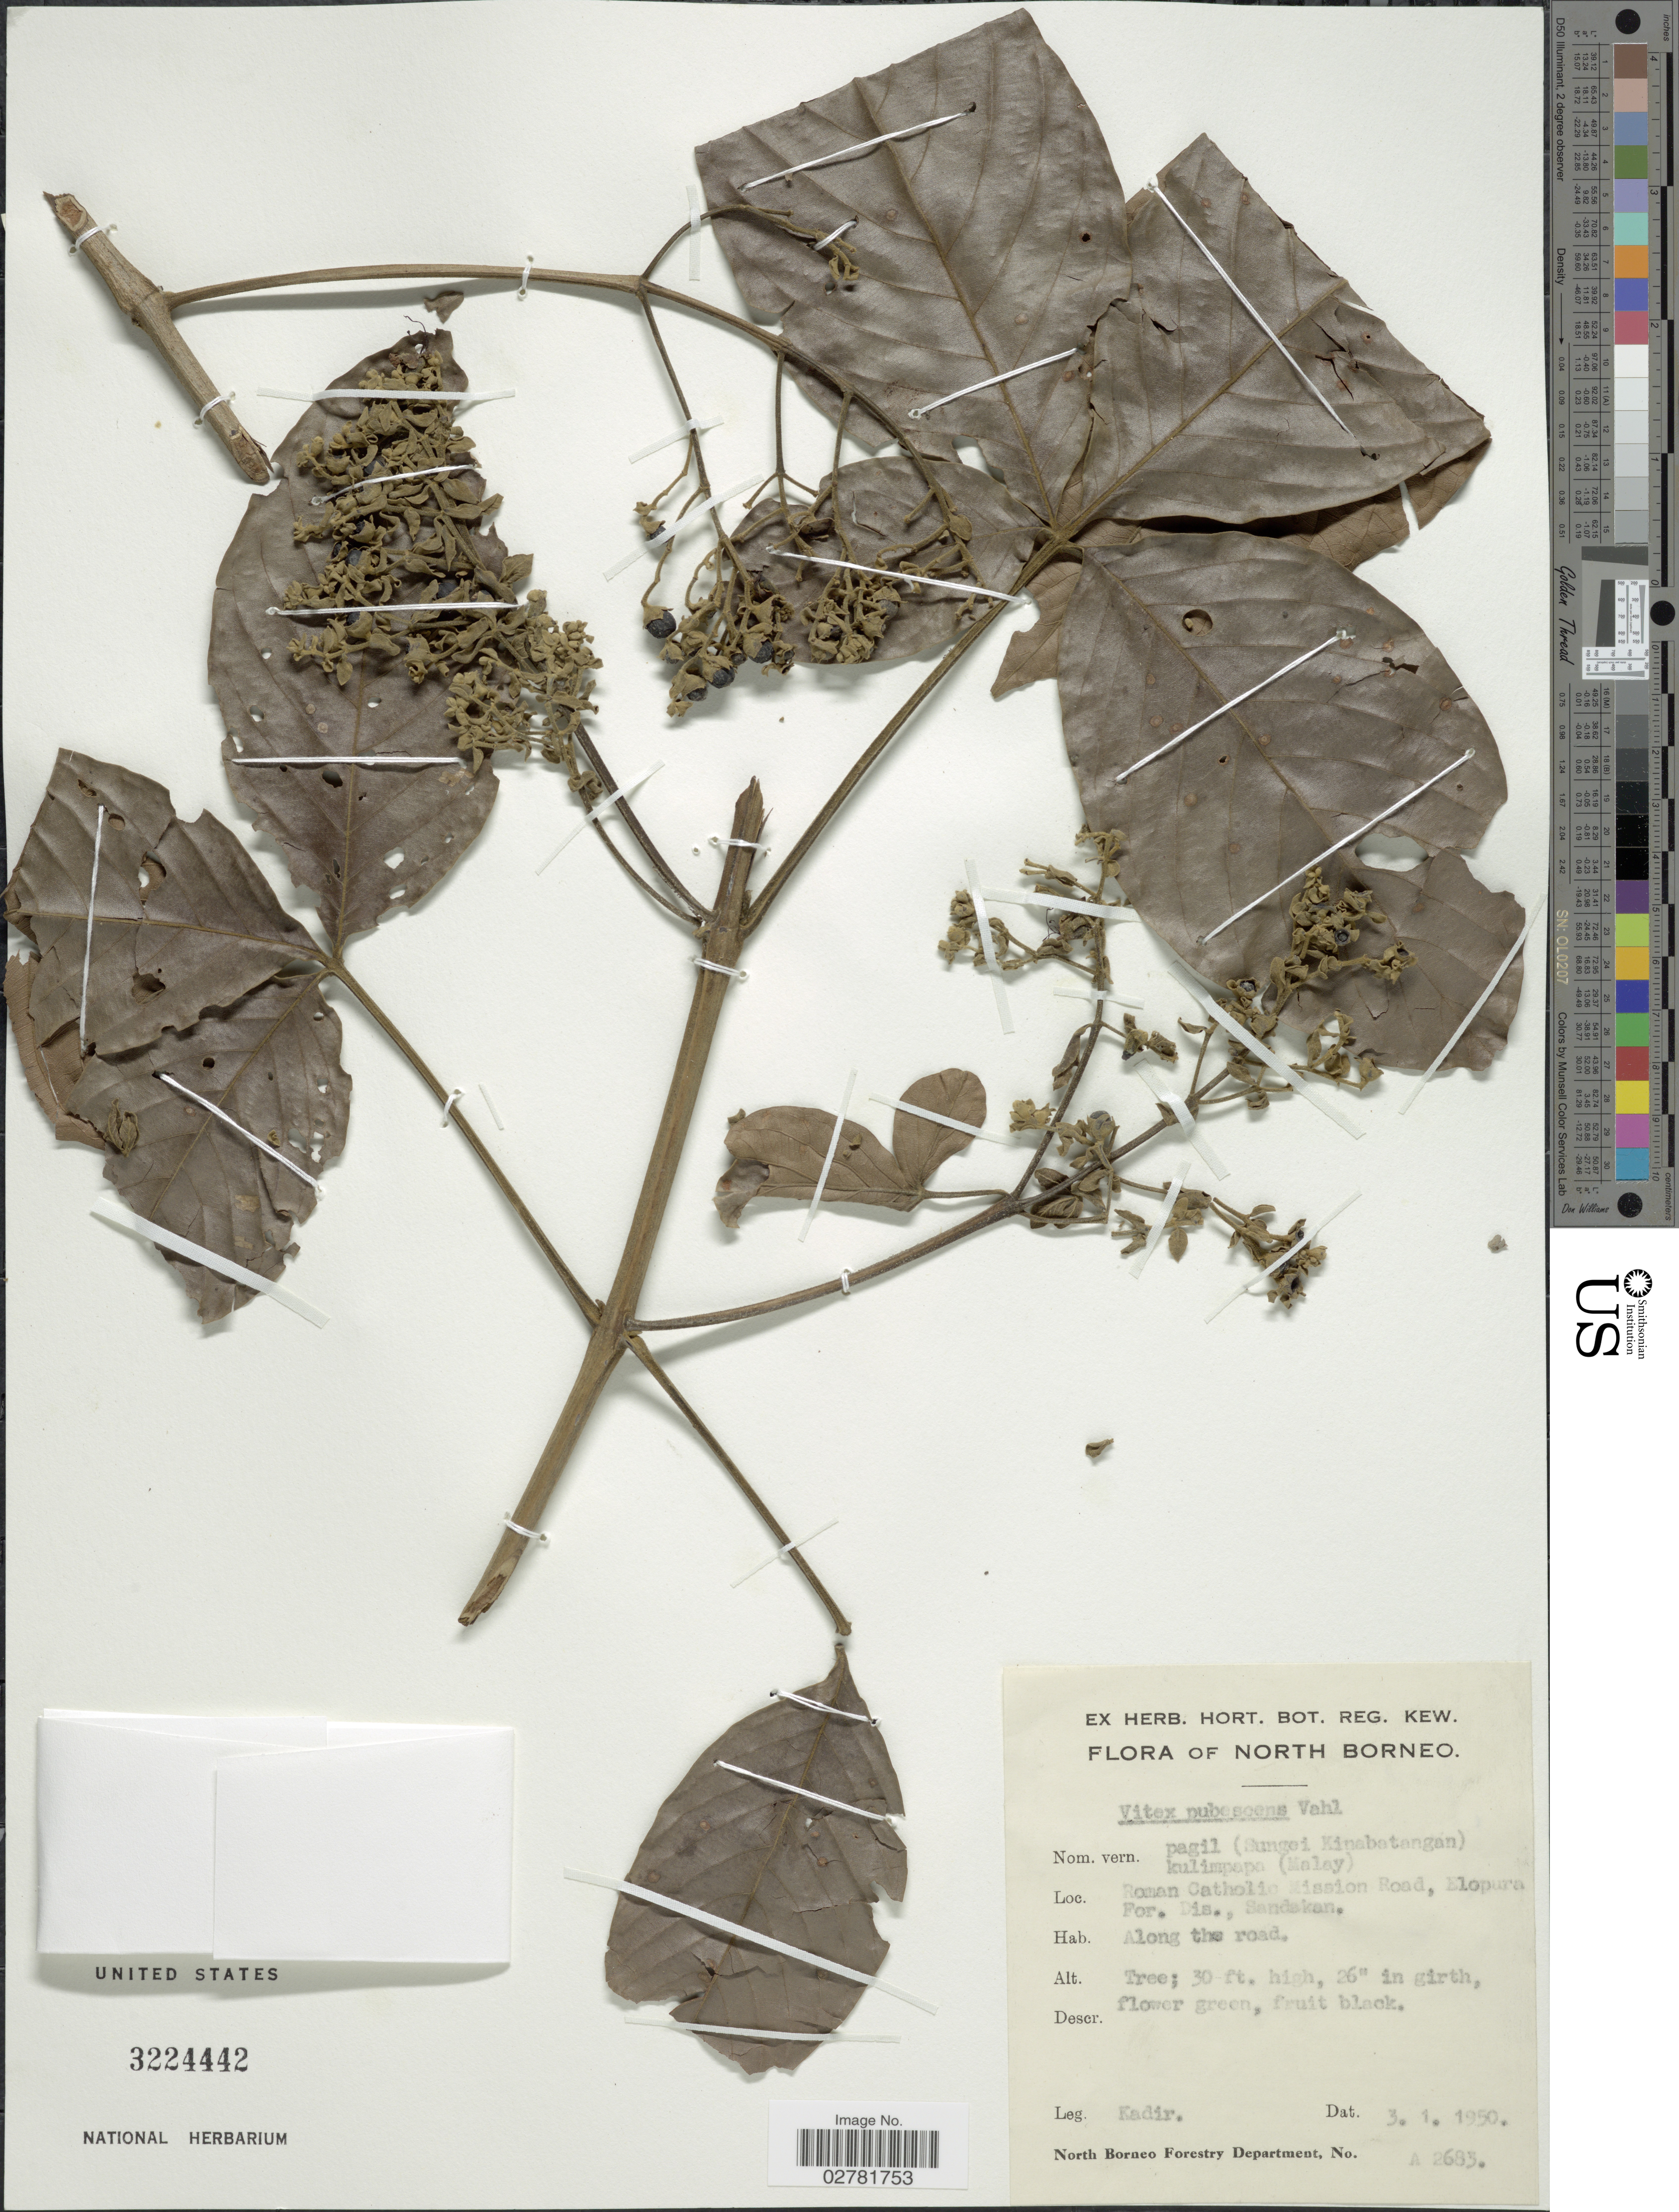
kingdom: Plantae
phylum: Tracheophyta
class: Magnoliopsida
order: Lamiales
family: Lamiaceae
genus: Vitex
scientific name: Vitex pubescens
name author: Vahl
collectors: -. Kadir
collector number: A2683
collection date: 1950-01-03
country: Malaysia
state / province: Sabah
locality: North Borneo. Roman Catholic Mission Road, Elopura For. Dis. Sandakan. Along the road.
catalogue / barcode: US 3224442